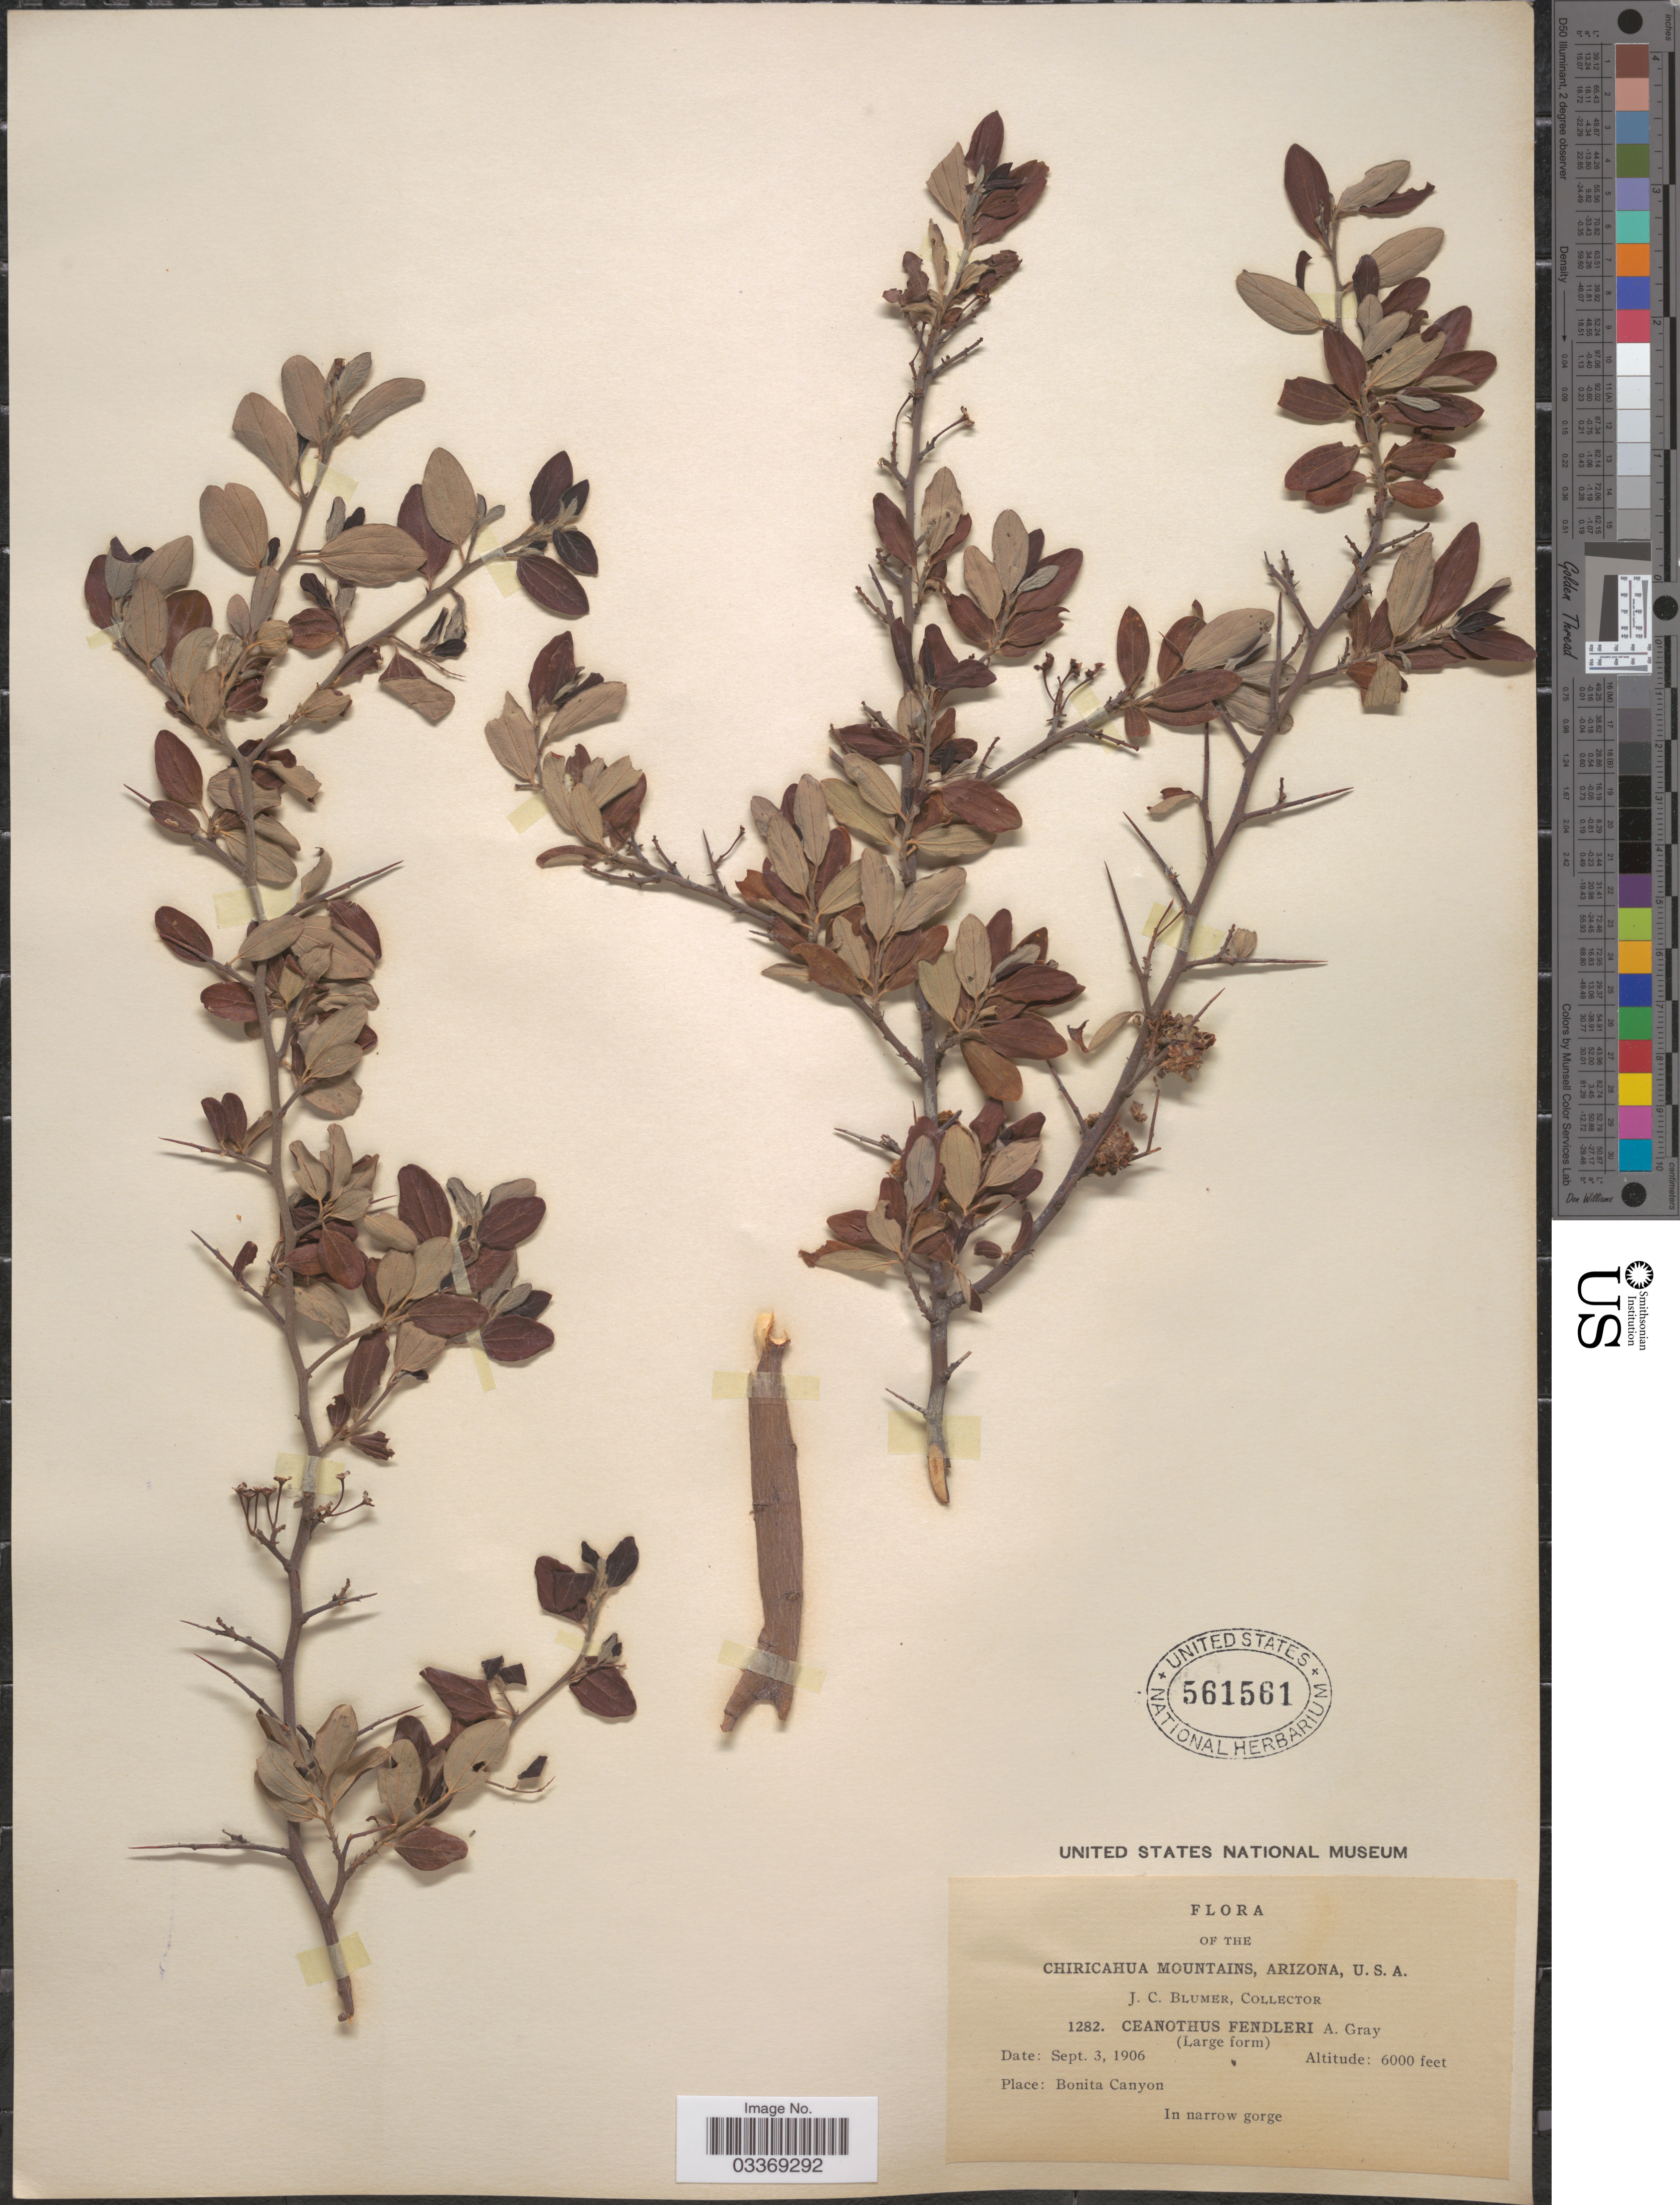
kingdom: Plantae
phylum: Tracheophyta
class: Magnoliopsida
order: Rosales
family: Rhamnaceae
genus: Ceanothus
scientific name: Ceanothus fendleri var. viridis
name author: A. Gray ex Trel.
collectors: J. C. Blumer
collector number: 1282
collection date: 1906-09-03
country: United States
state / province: Arizona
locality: Chiricahua Mountains, Bonita Canyon.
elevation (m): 1829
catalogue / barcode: US 561561